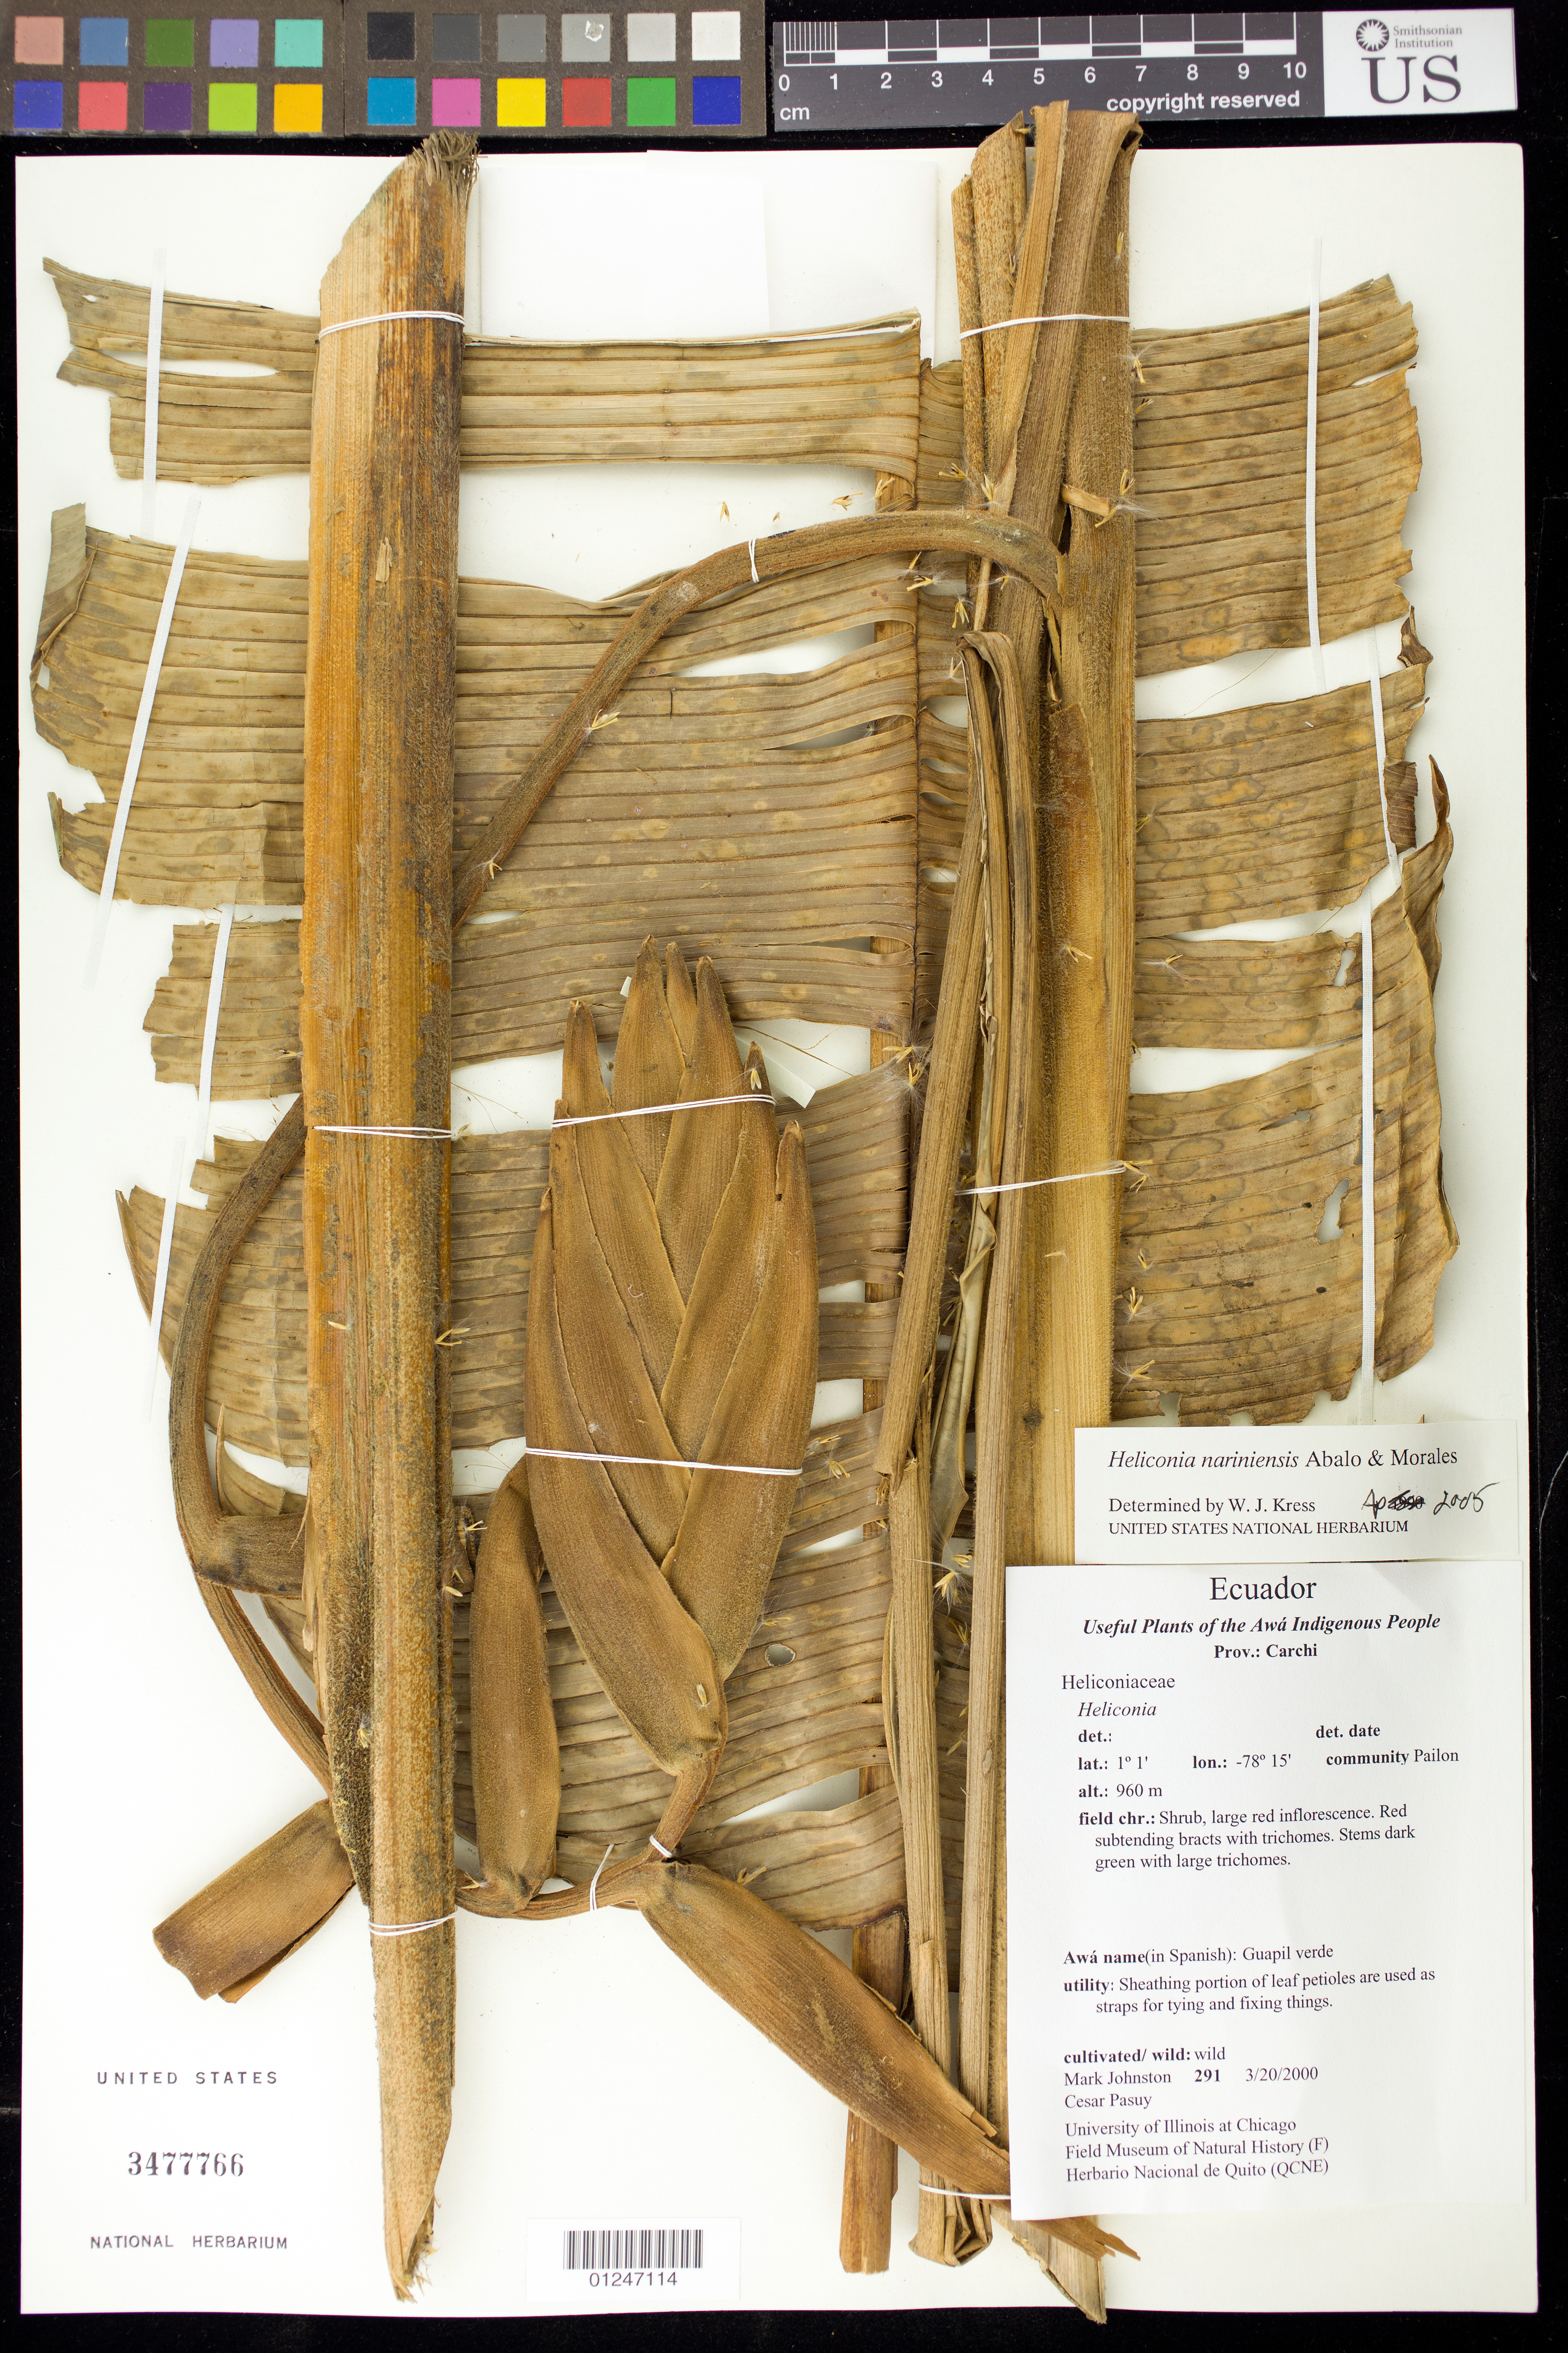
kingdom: Plantae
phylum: Tracheophyta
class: Liliopsida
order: Zingiberales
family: Heliconiaceae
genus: Heliconia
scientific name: Heliconia nariniensis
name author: Abalo & G. Morales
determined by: Kress, W. J., (US), Smithsonian Institution - National Museum of Natural History (UNITED STATES)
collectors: I. M. Johnston & C. Pasuy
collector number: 291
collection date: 2000-03-20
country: Ecuador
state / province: Carchi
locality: Pailon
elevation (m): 960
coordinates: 1 1, -78 15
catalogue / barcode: US 3477766